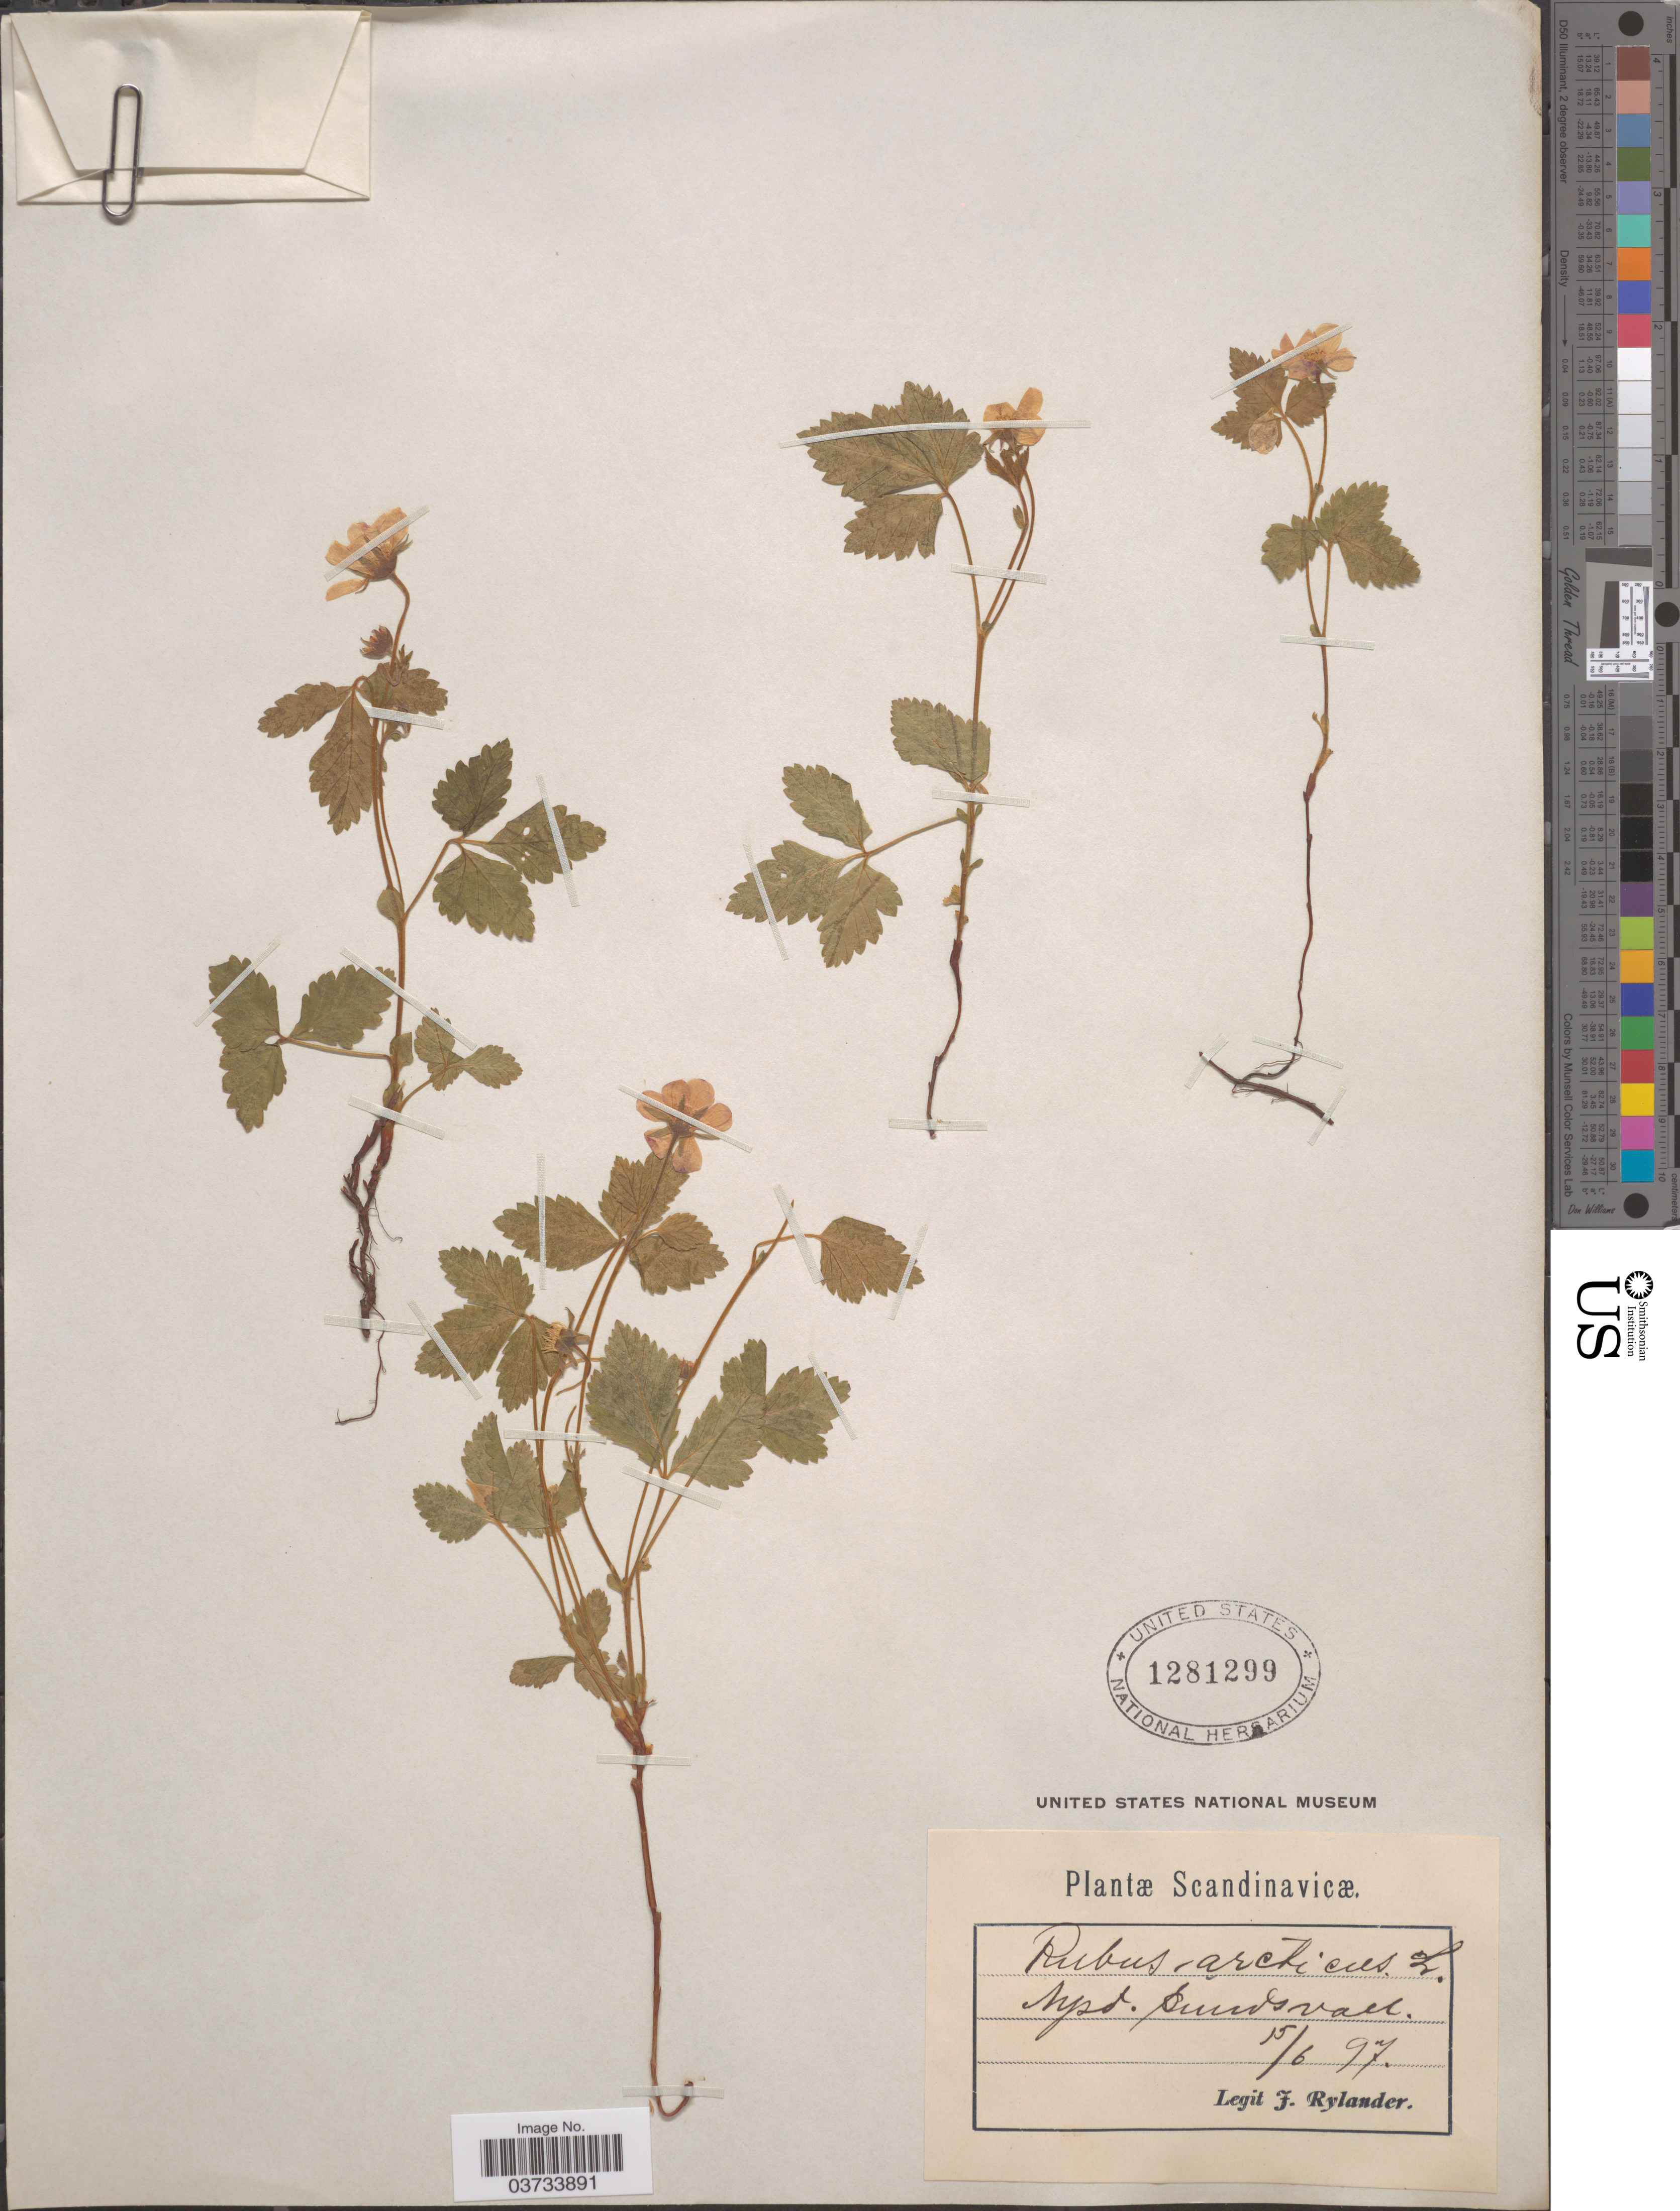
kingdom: Plantae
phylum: Tracheophyta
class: Magnoliopsida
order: Rosales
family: Rosaceae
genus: Rubus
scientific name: Rubus arcticus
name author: L.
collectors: F. Rylander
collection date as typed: Transcribed d/m/y: 15/6/97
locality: Scandinavicæ. [illegible text].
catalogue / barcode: US 1281299